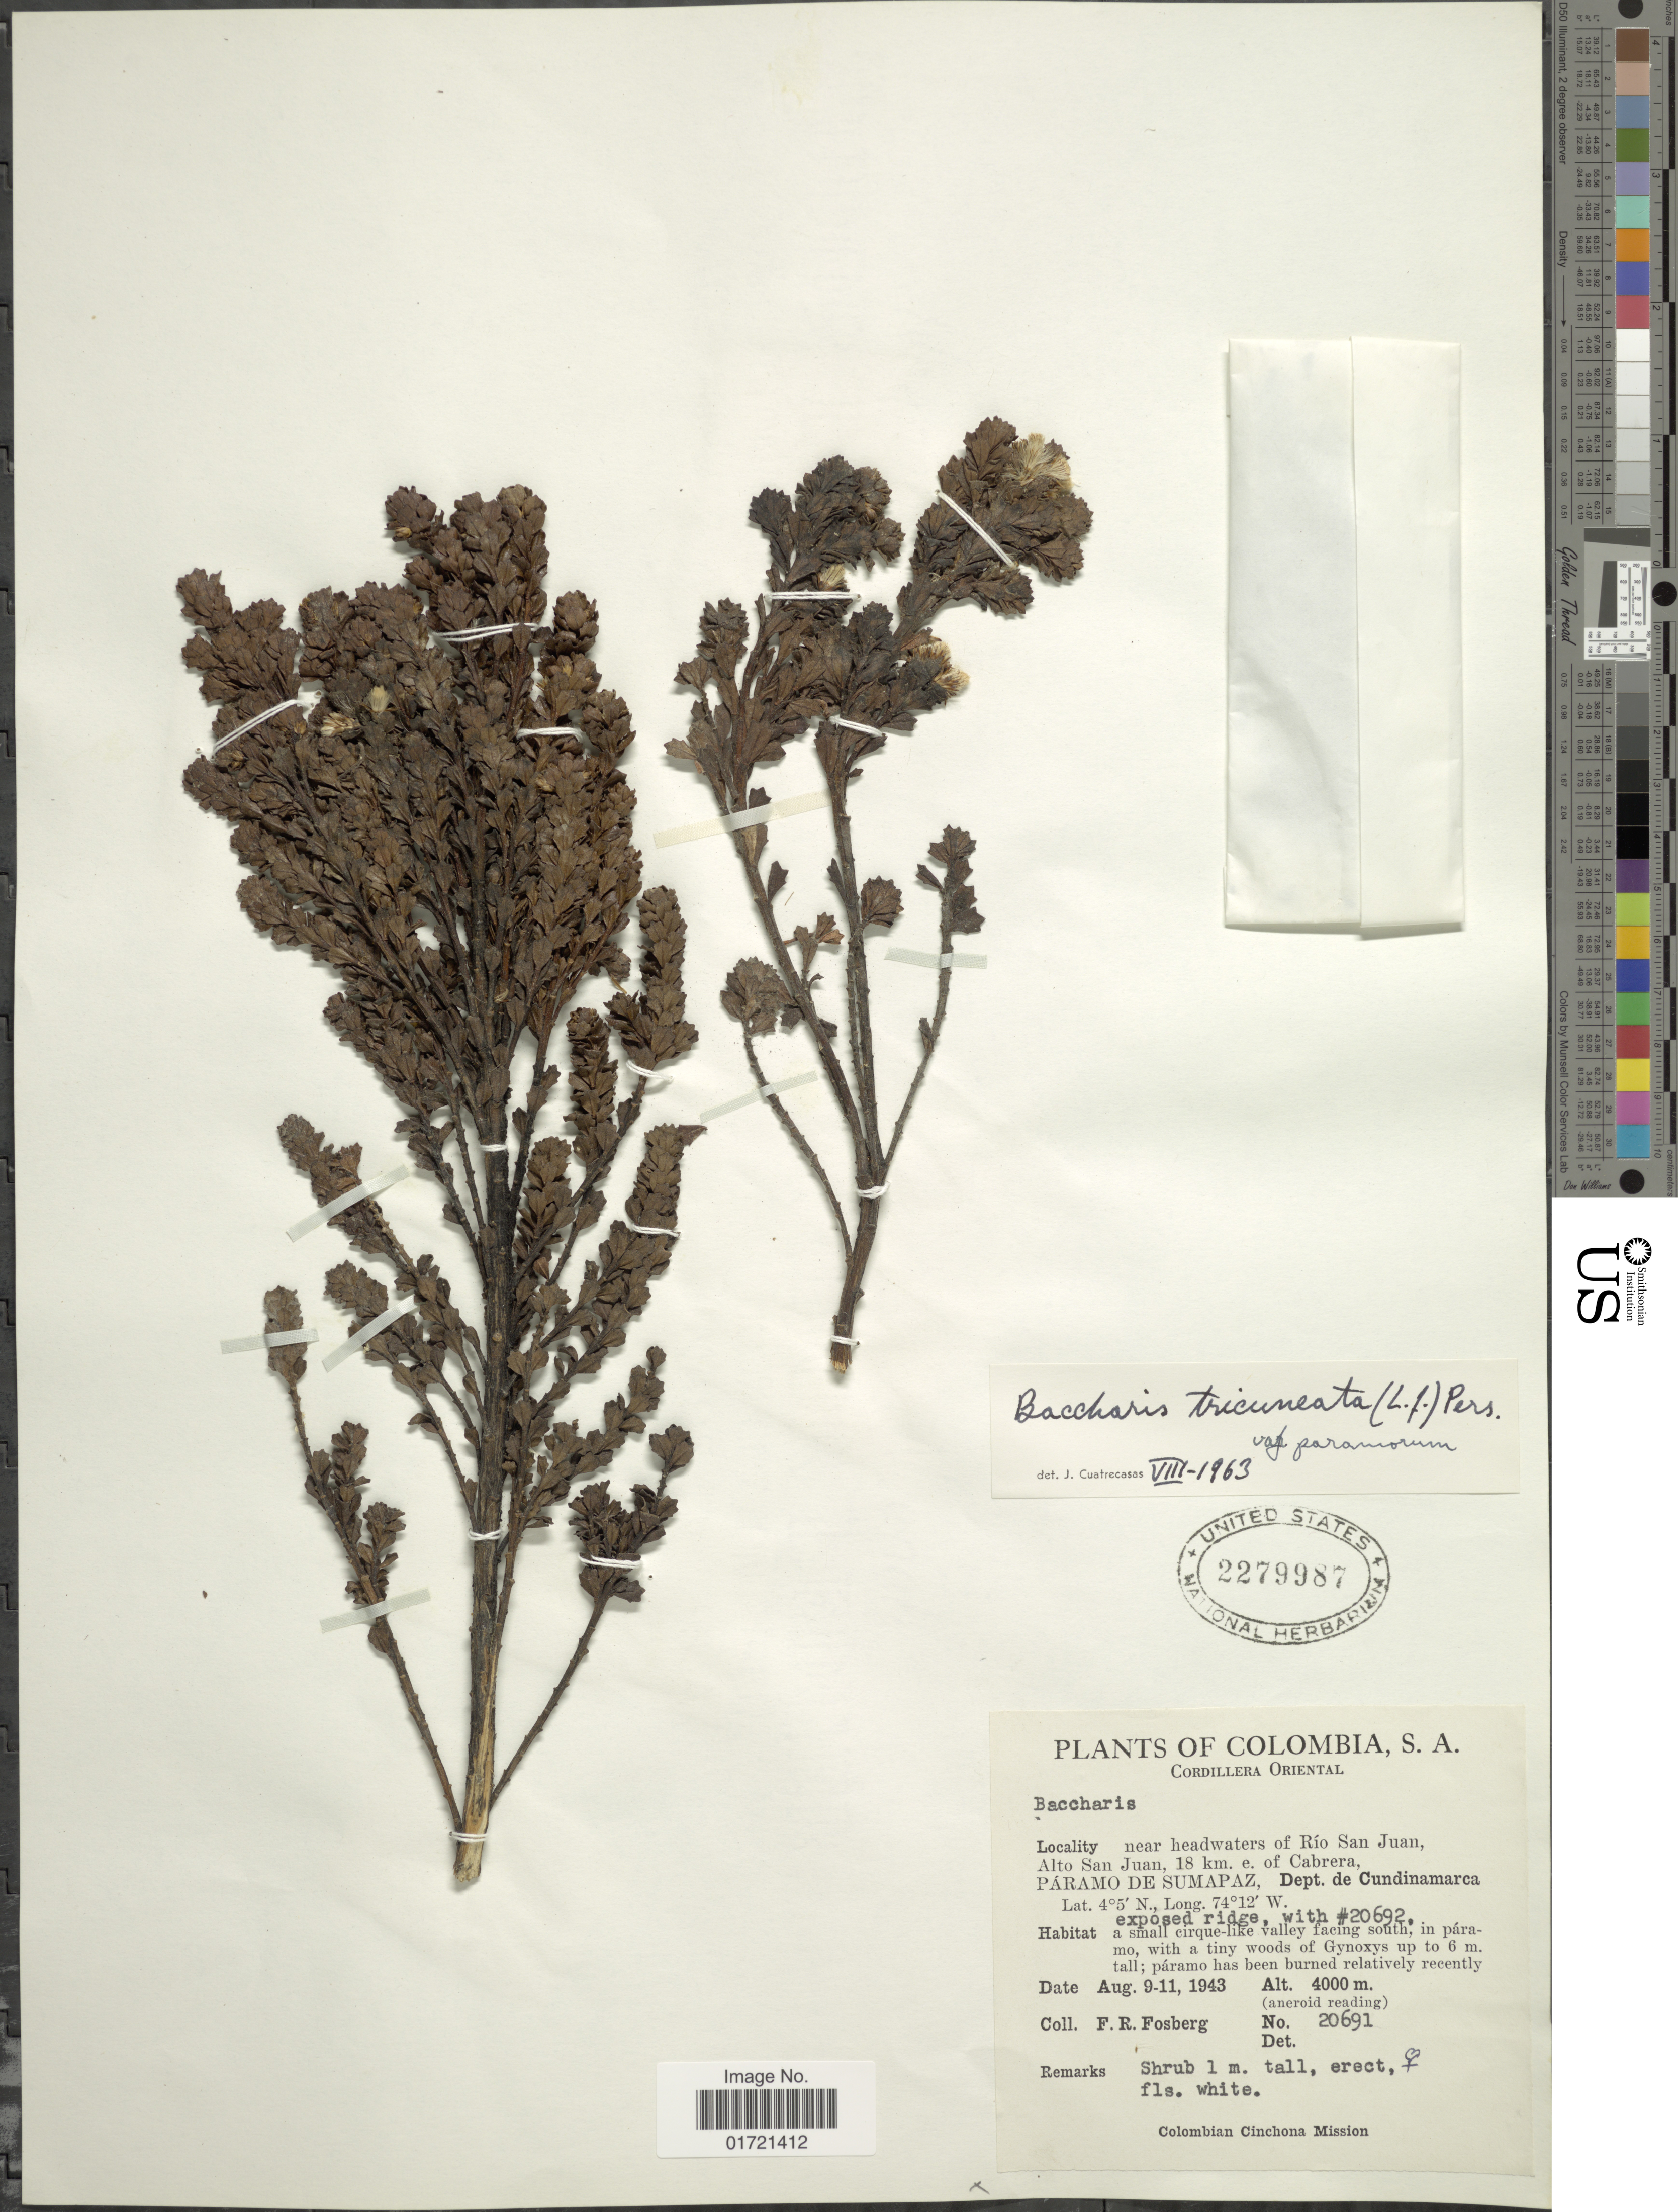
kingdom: Plantae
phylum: Tracheophyta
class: Magnoliopsida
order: Asterales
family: Asteraceae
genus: Baccharis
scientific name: Baccharis tricuneata var. paramorum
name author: Cuatrec.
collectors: F. R. Fosberg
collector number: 20691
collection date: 1943-08-09/1943-08-11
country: Colombia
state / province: Cundinamarca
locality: Cordillera Oriental. Near headwaters of Río San Juan, Alto San Juan, 18 km. e. of Cabrera, Páramo de Sumapaz, Dept. de Cundinamarca.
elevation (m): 4000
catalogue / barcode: US 2279987